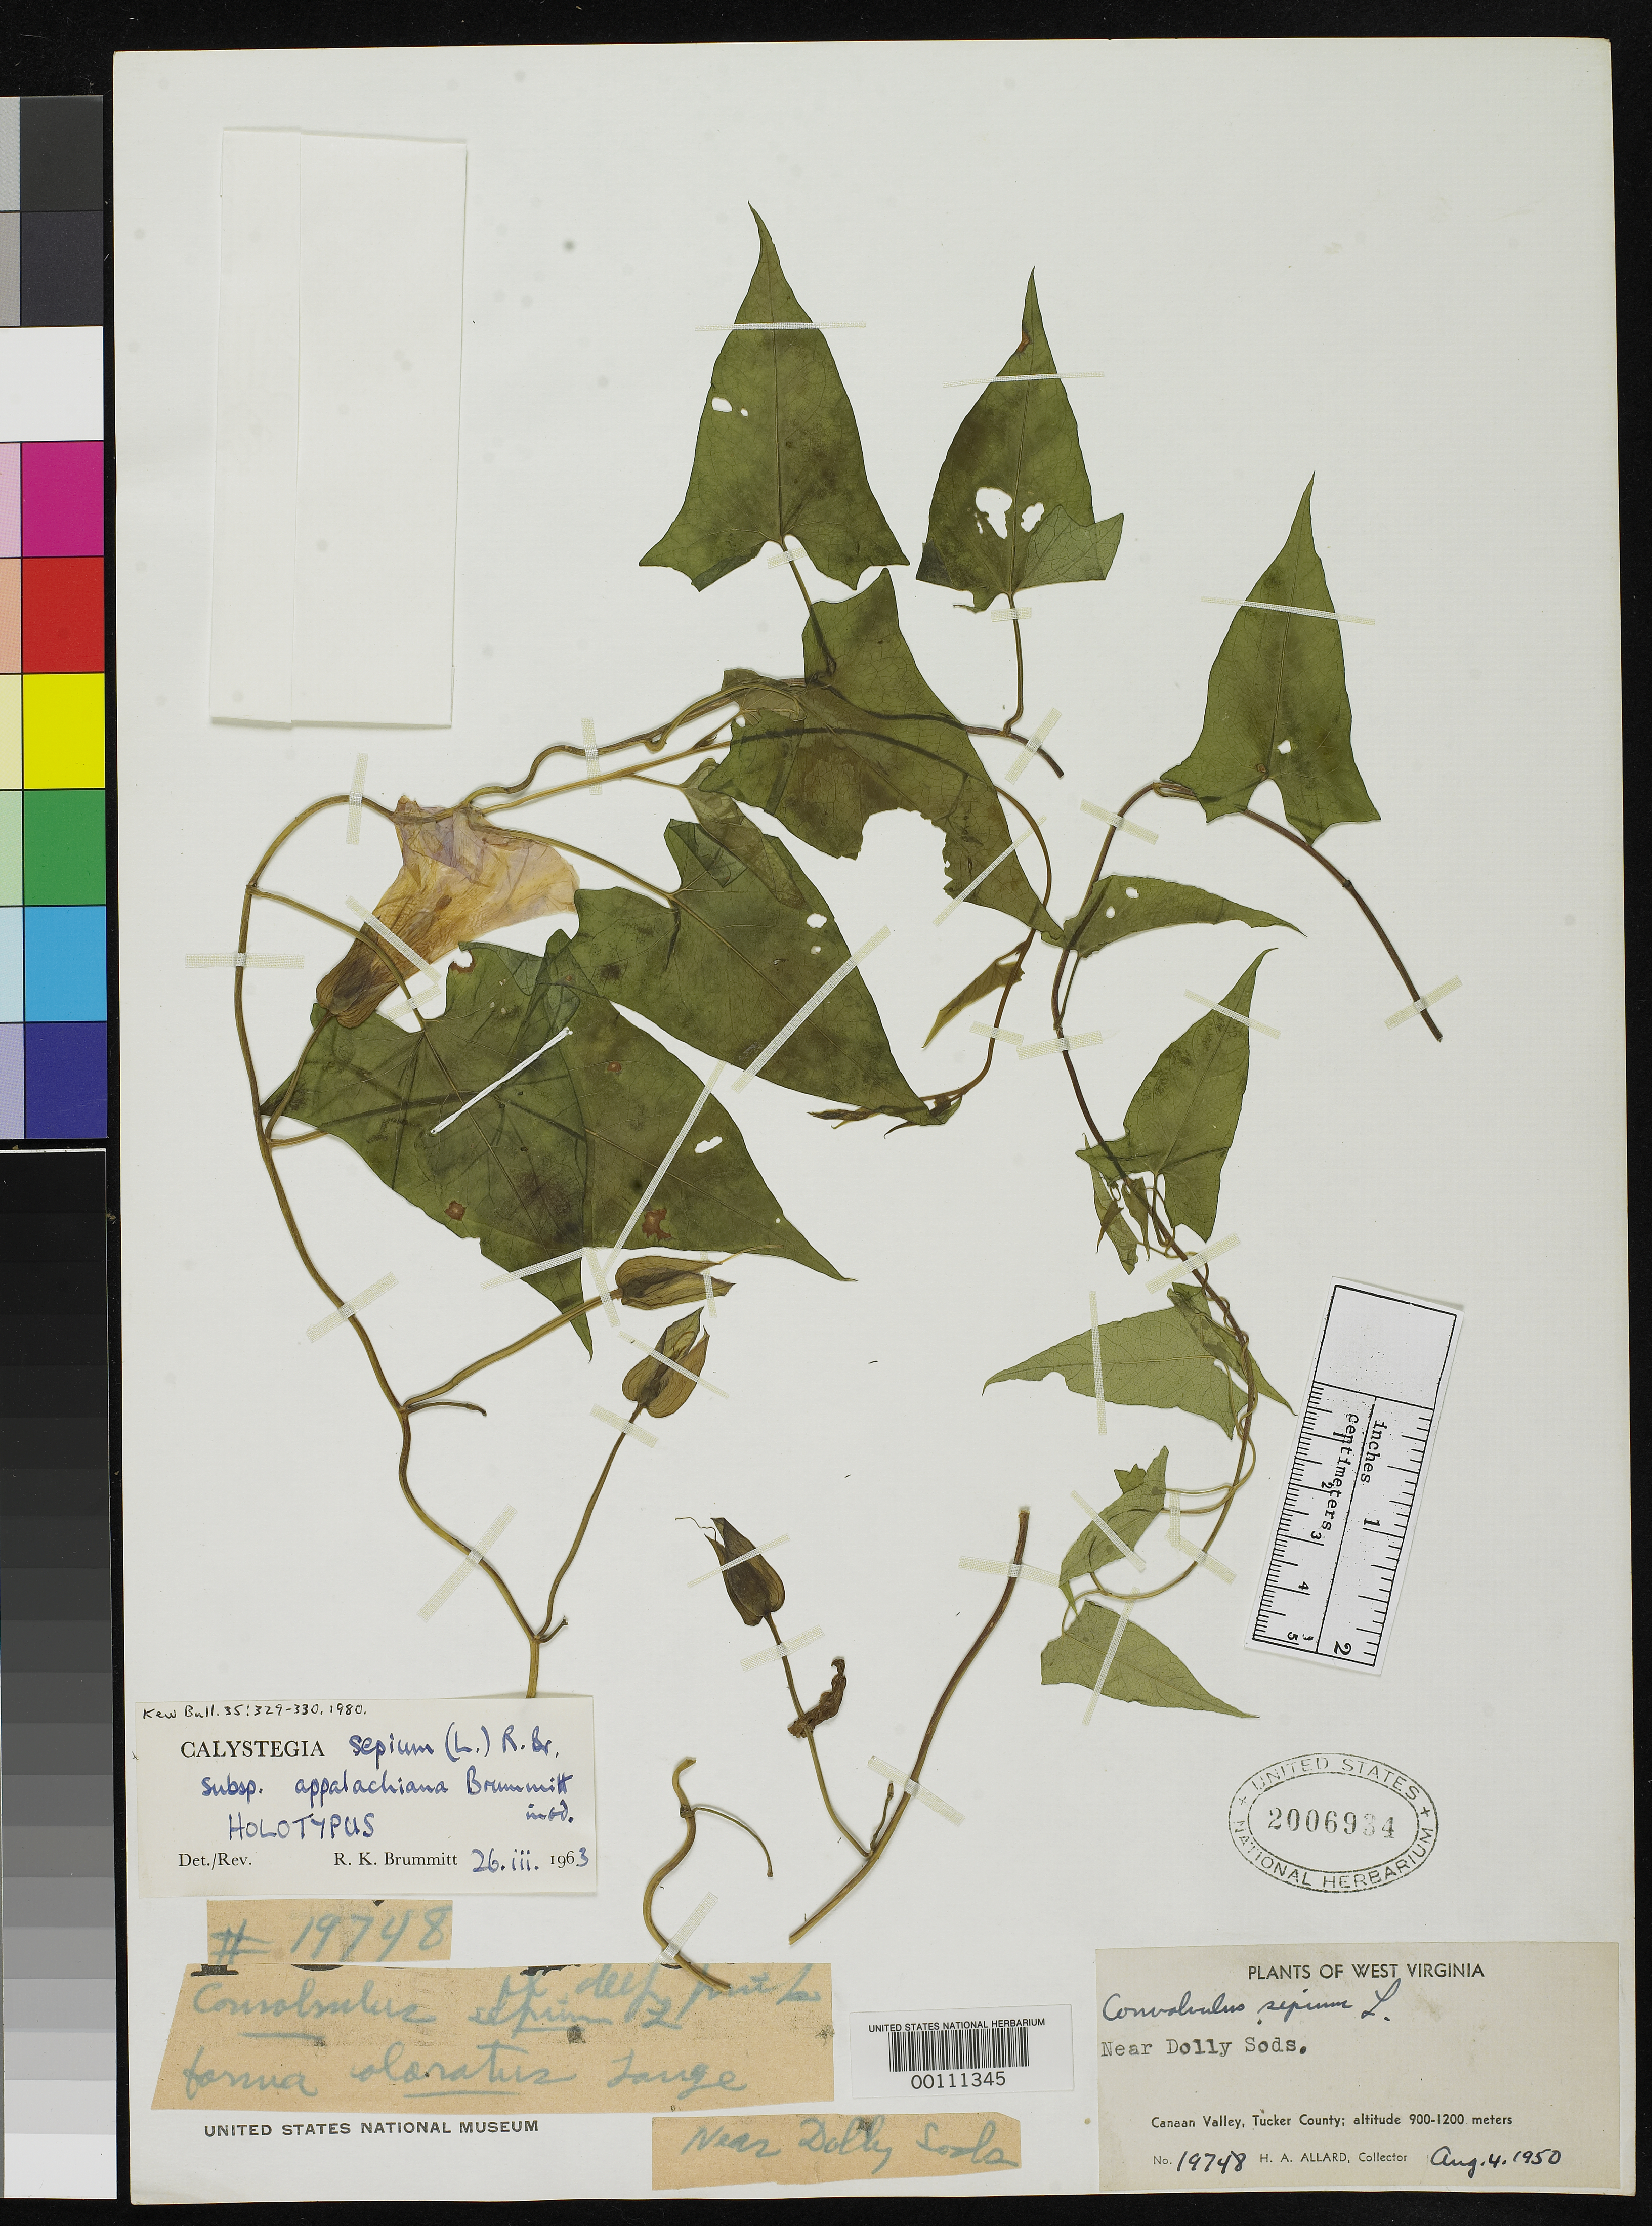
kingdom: Plantae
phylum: Tracheophyta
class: Magnoliopsida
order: Solanales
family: Convolvulaceae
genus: Calystegia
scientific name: Calystegia sepium subsp. appalachiana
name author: Brummitt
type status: Holotype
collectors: H. A. Allard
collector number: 19748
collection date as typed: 04 Aug 1950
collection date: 1950-08-04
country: United States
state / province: West Virginia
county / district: Tucker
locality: Canaan Valley, near Dolly Sods.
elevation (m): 900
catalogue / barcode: US 2006934